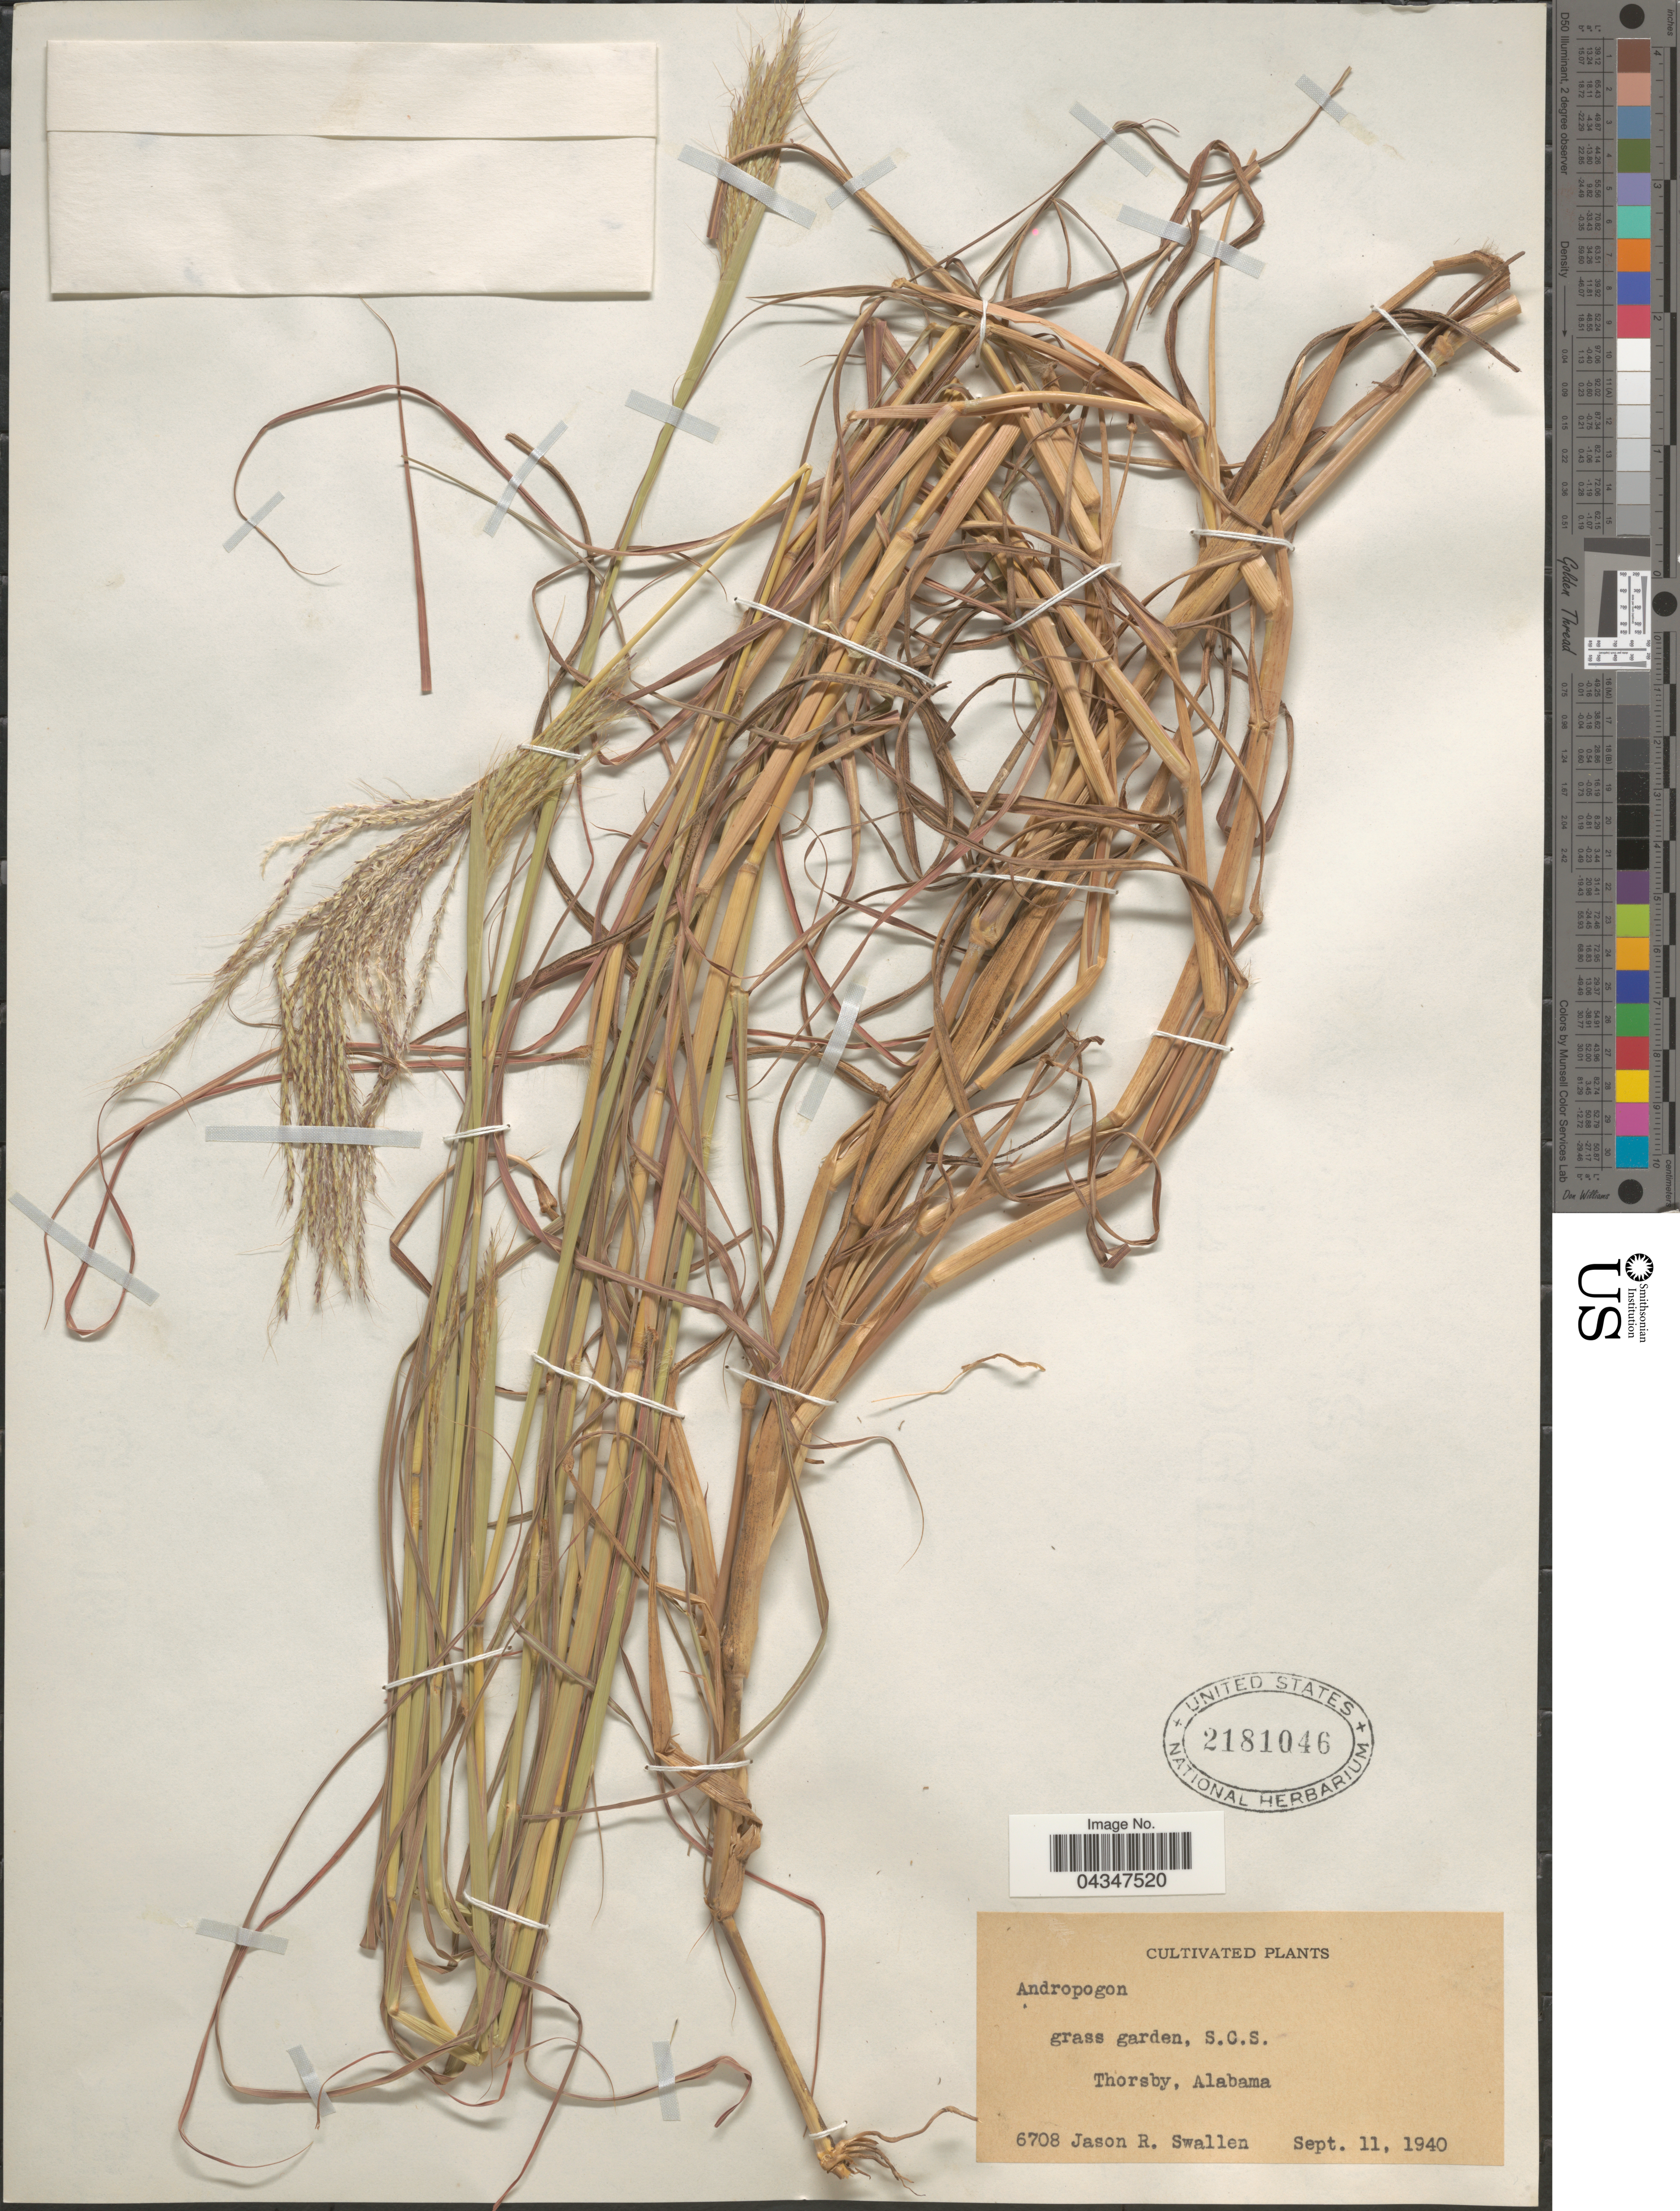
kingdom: Plantae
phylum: Tracheophyta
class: Liliopsida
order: Poales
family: Poaceae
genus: Andropogon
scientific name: Andropogon sp.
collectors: J. R. Swallen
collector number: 6708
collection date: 1940-09-11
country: United States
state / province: Alabama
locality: Grass garden, S.C.S. Thorsby.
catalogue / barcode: US 2181046